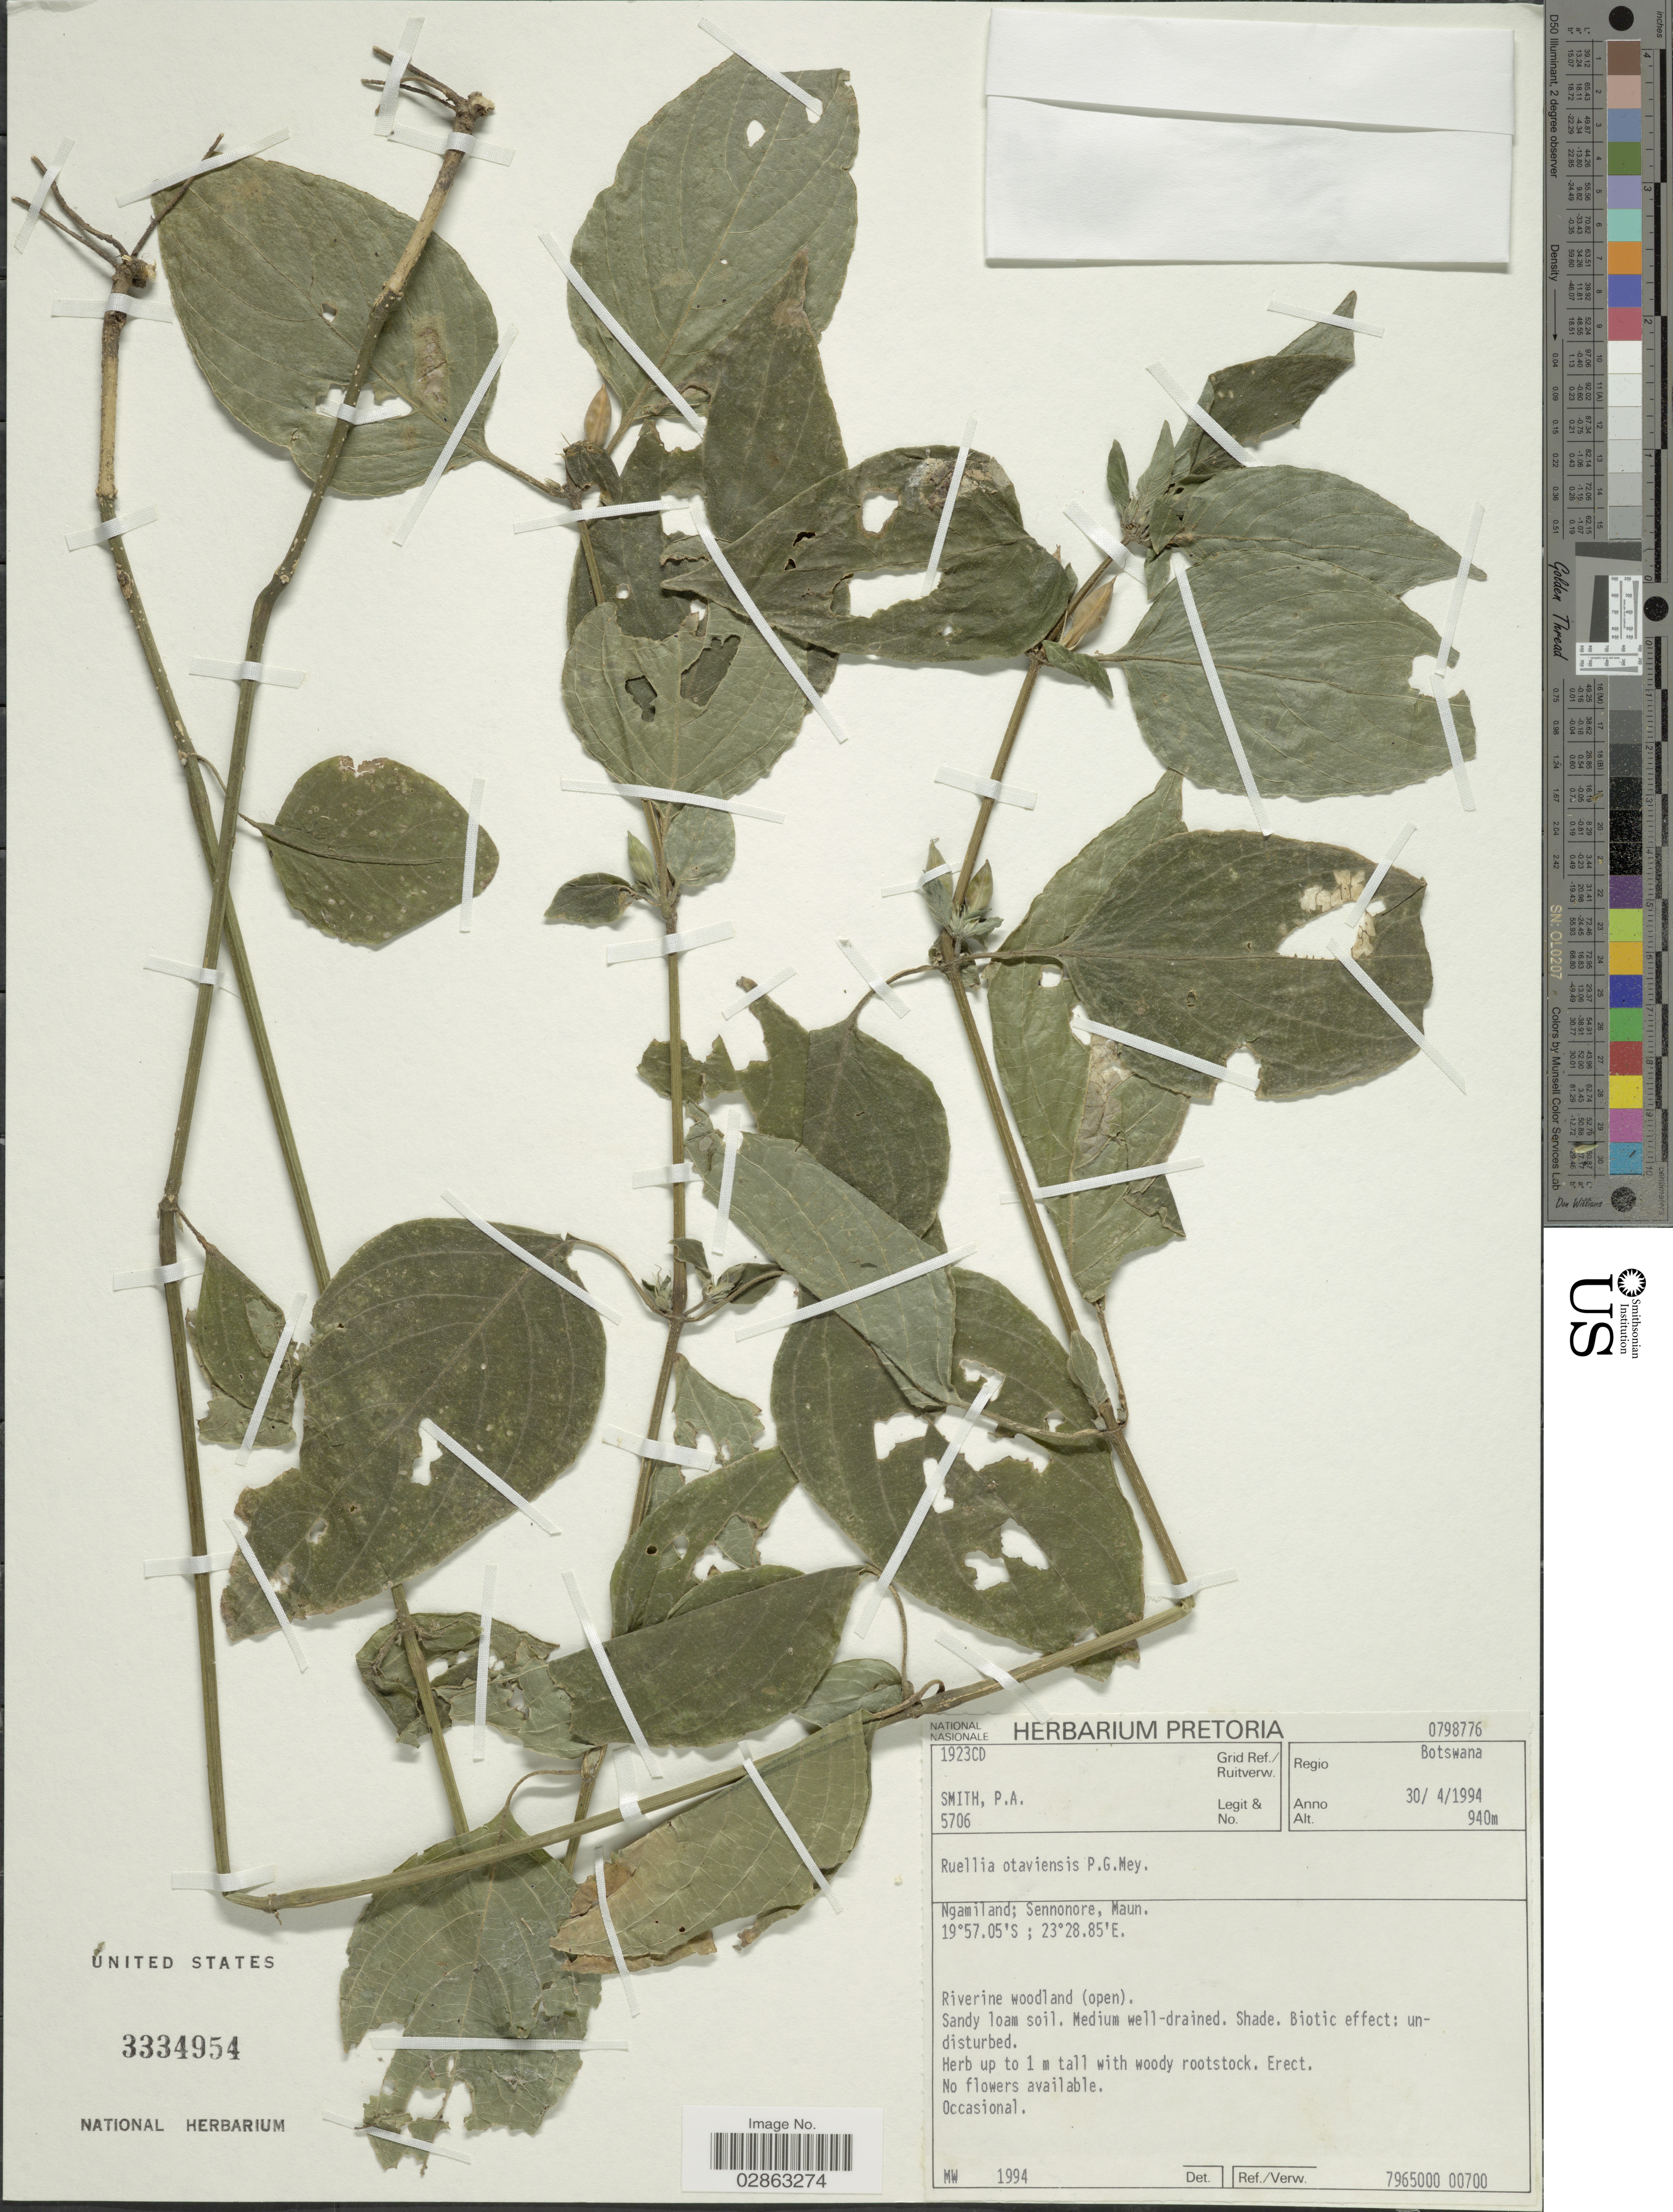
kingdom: Plantae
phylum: Tracheophyta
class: Magnoliopsida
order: Lamiales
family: Acanthaceae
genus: Ruellia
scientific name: Ruellia otaviensis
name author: P.G. Mey.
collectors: P. Smith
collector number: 5706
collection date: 1994-04-30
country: Botswana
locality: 1923CD Grid Ref./ Ruitverw., Ngamiland; Sennonore, Maun.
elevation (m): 940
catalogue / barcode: US 3334954